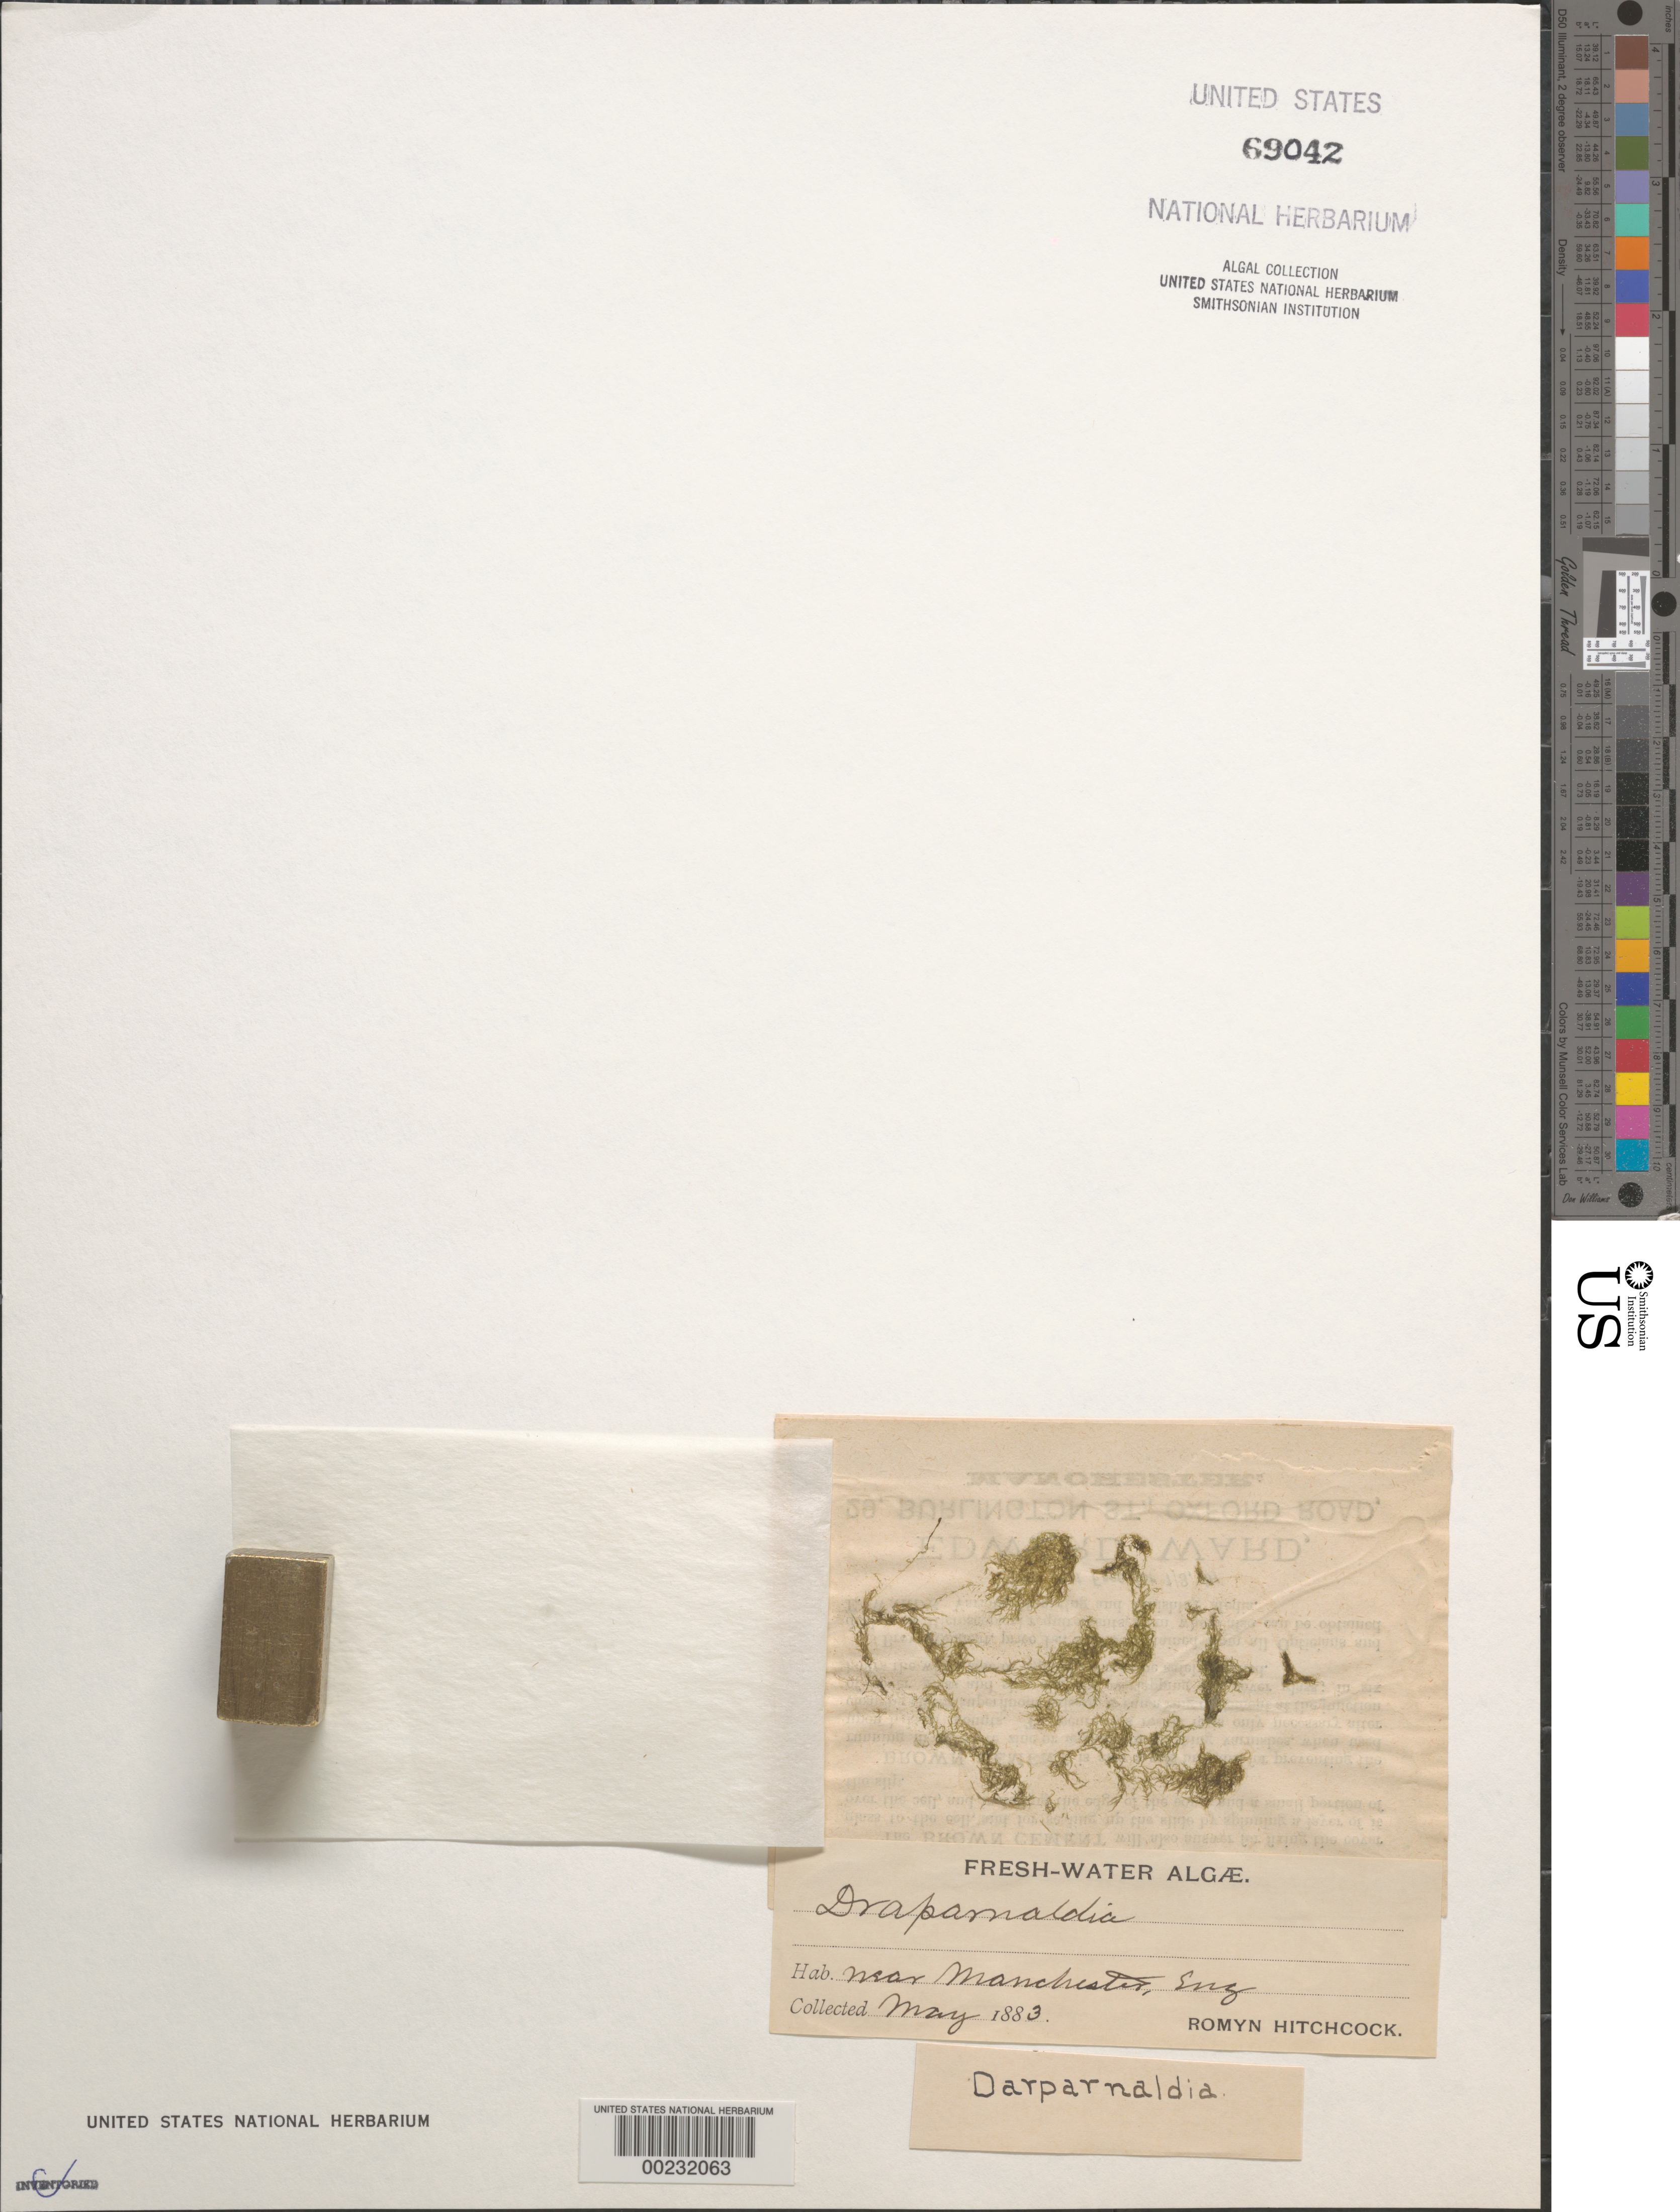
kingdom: Plantae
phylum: Chlorophyta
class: Chlorophyceae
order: Chaetophorales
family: Chaetophoraceae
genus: Draparnaldia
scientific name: Draparnaldia sp.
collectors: R. Hitchcock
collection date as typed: May 1883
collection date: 1883-05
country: United Kingdom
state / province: England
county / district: Lancashire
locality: Near Manchester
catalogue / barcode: US 69042